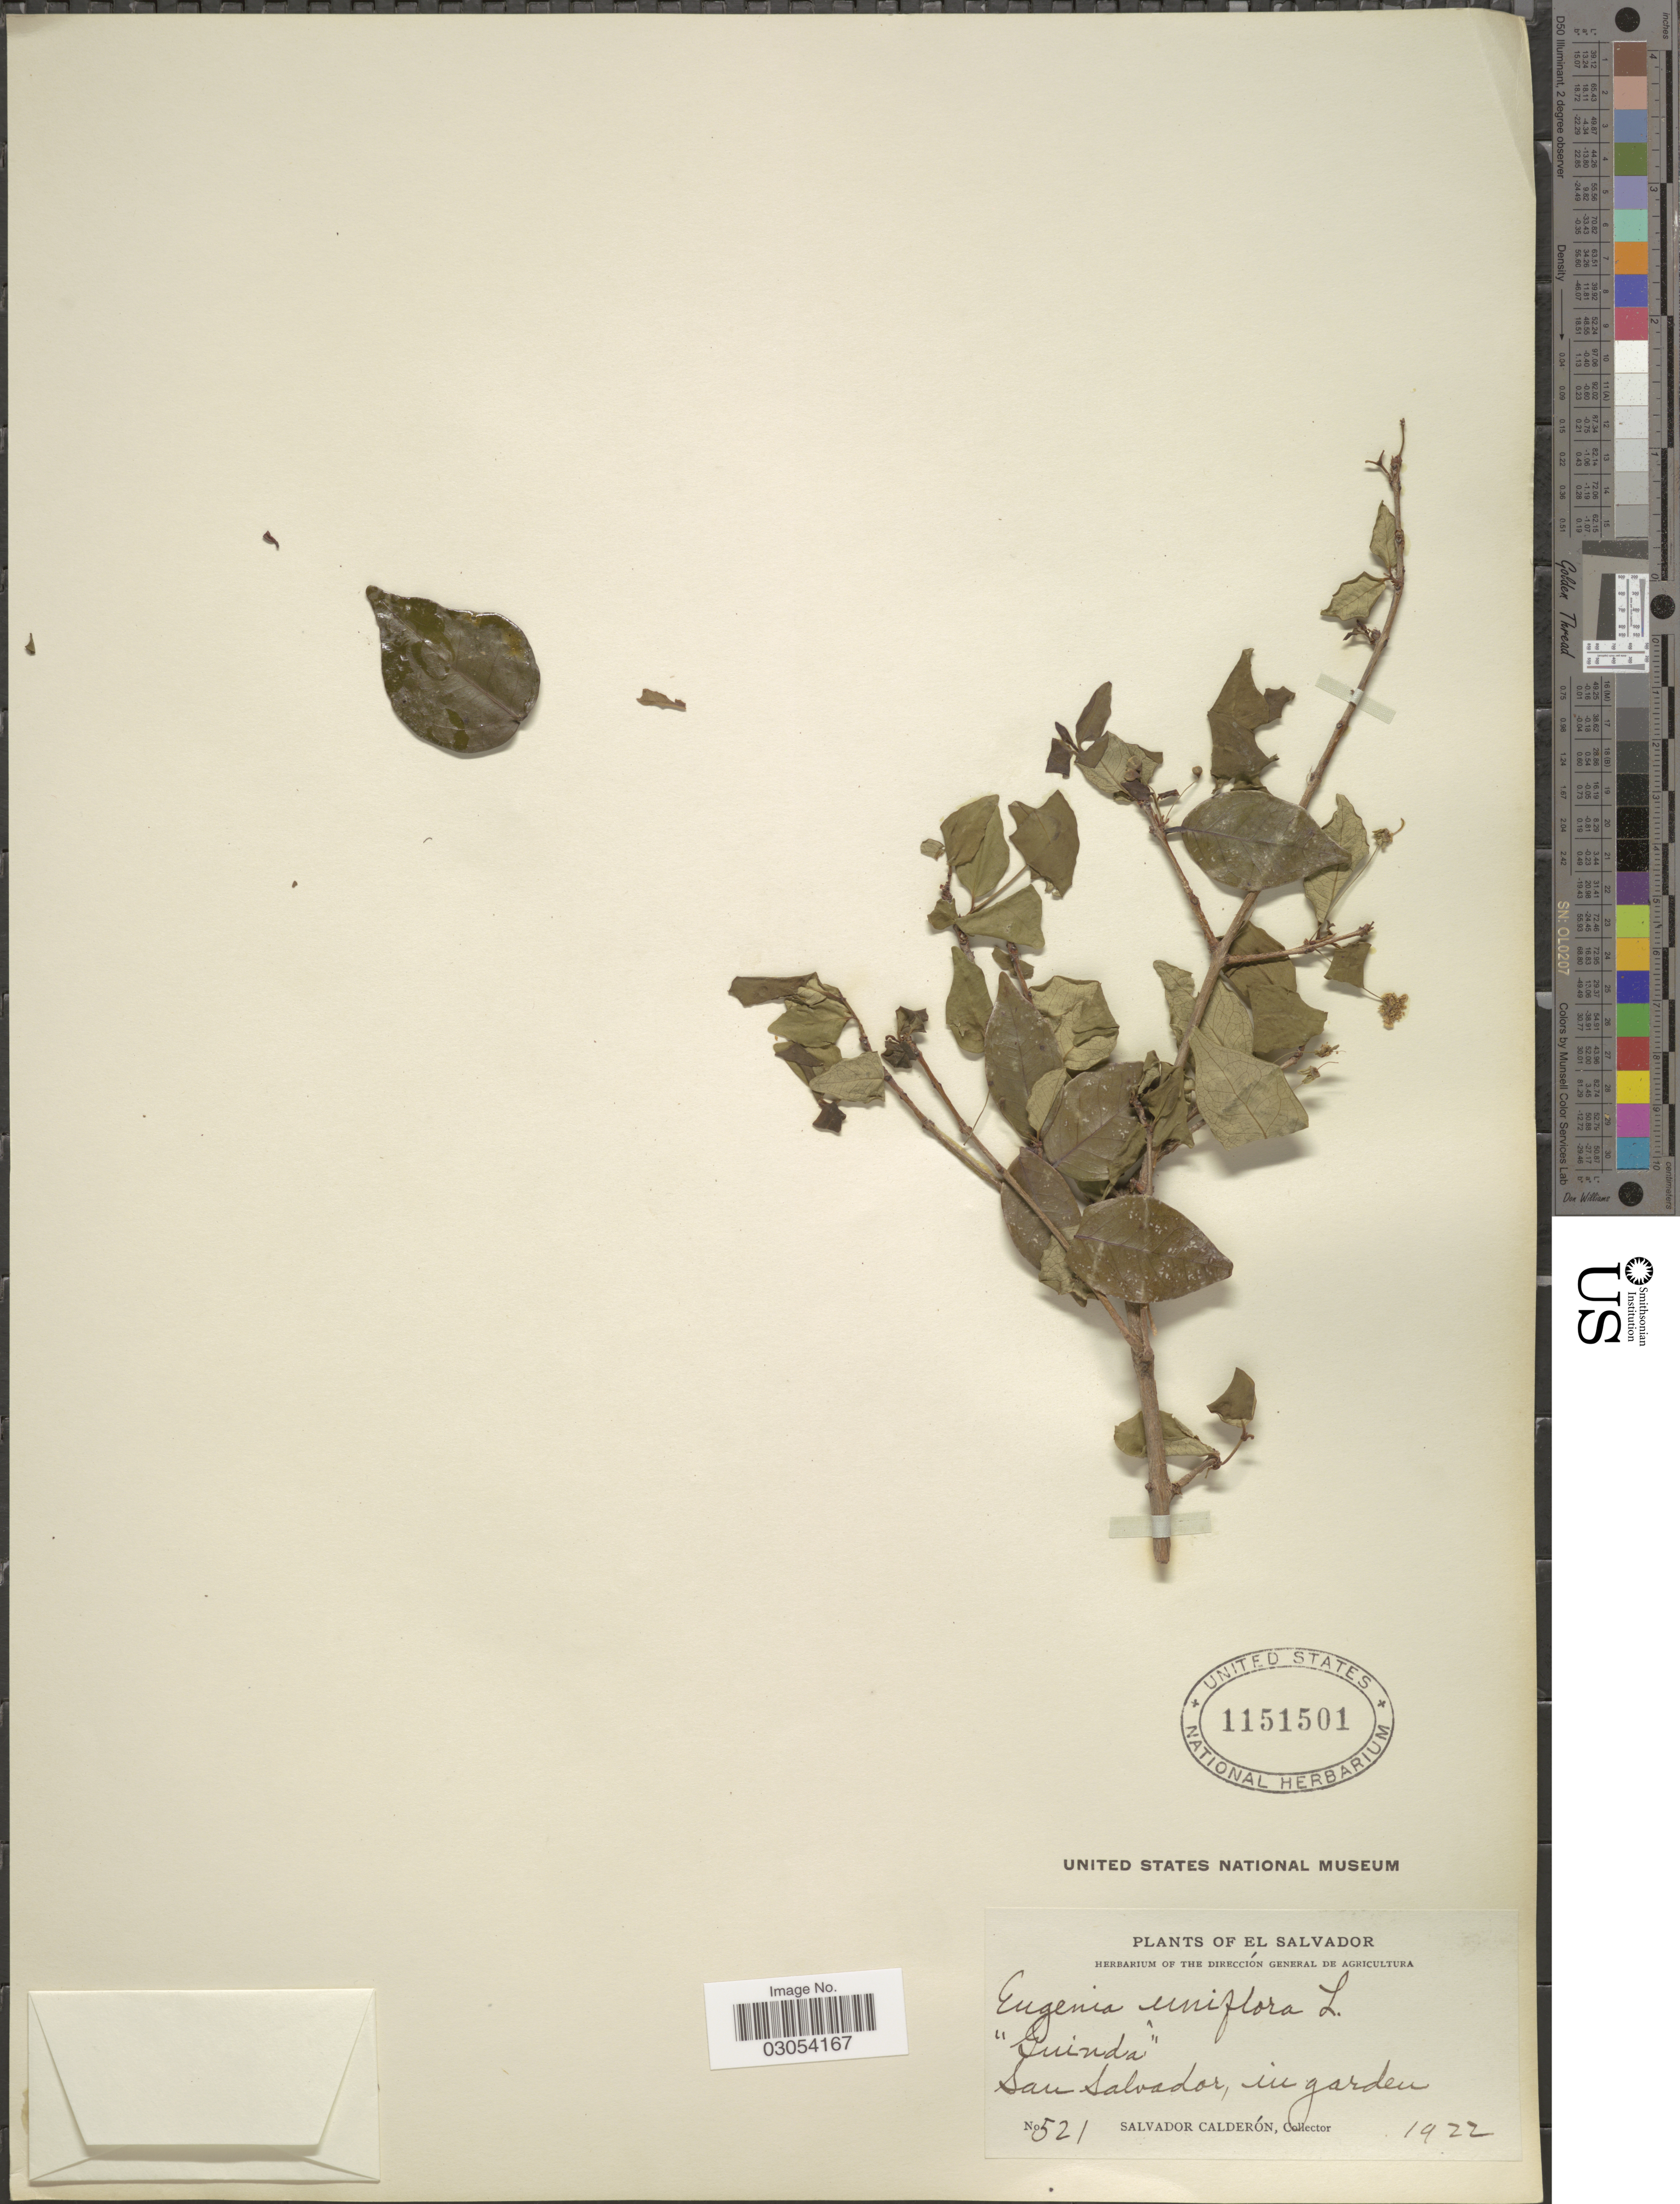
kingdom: Plantae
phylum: Tracheophyta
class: Magnoliopsida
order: Myrtales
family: Myrtaceae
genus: Eugenia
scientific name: Eugenia uniflora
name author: L.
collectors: S. Calderón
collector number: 521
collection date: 1922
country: El Salvador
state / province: San Salvador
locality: In garden.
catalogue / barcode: US 1151501